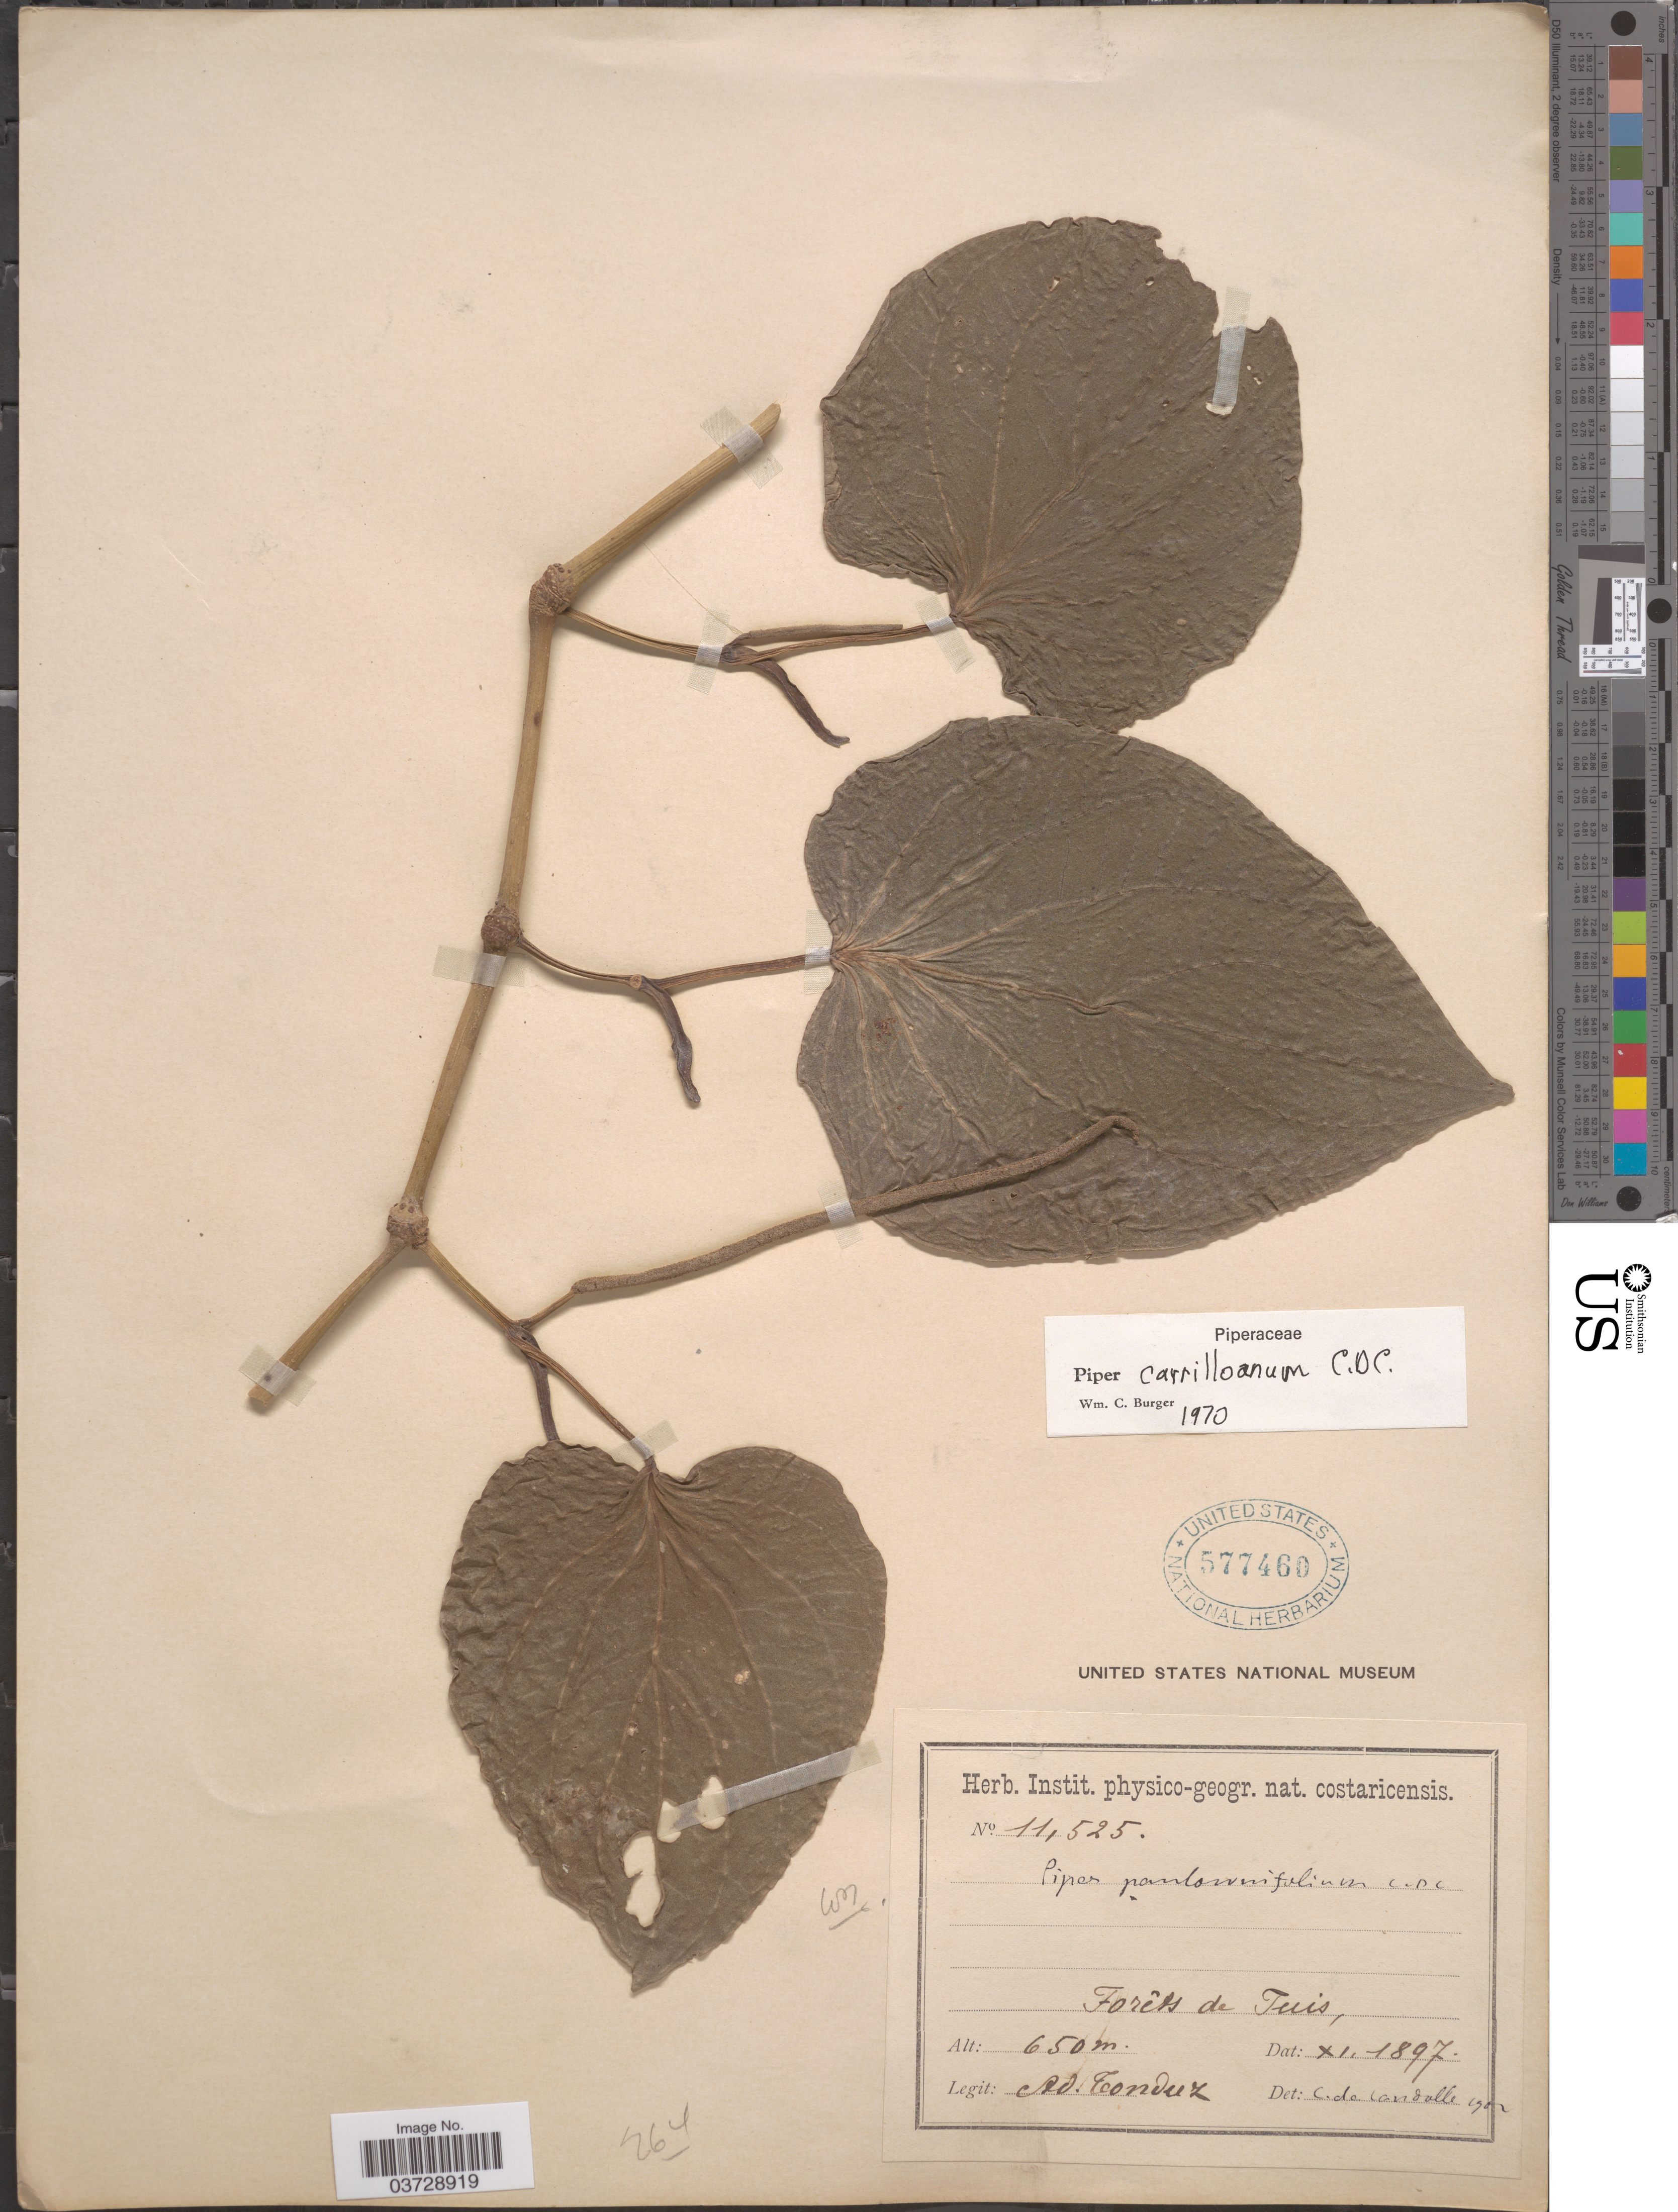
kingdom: Plantae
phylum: Tracheophyta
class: Magnoliopsida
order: Piperales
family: Piperaceae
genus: Piper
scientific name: Piper carrilloanum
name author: C. DC.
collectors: A. Tonduz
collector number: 11525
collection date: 1897-11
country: Costa Rica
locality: Forêts de Tuis.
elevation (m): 650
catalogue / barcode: US 577460